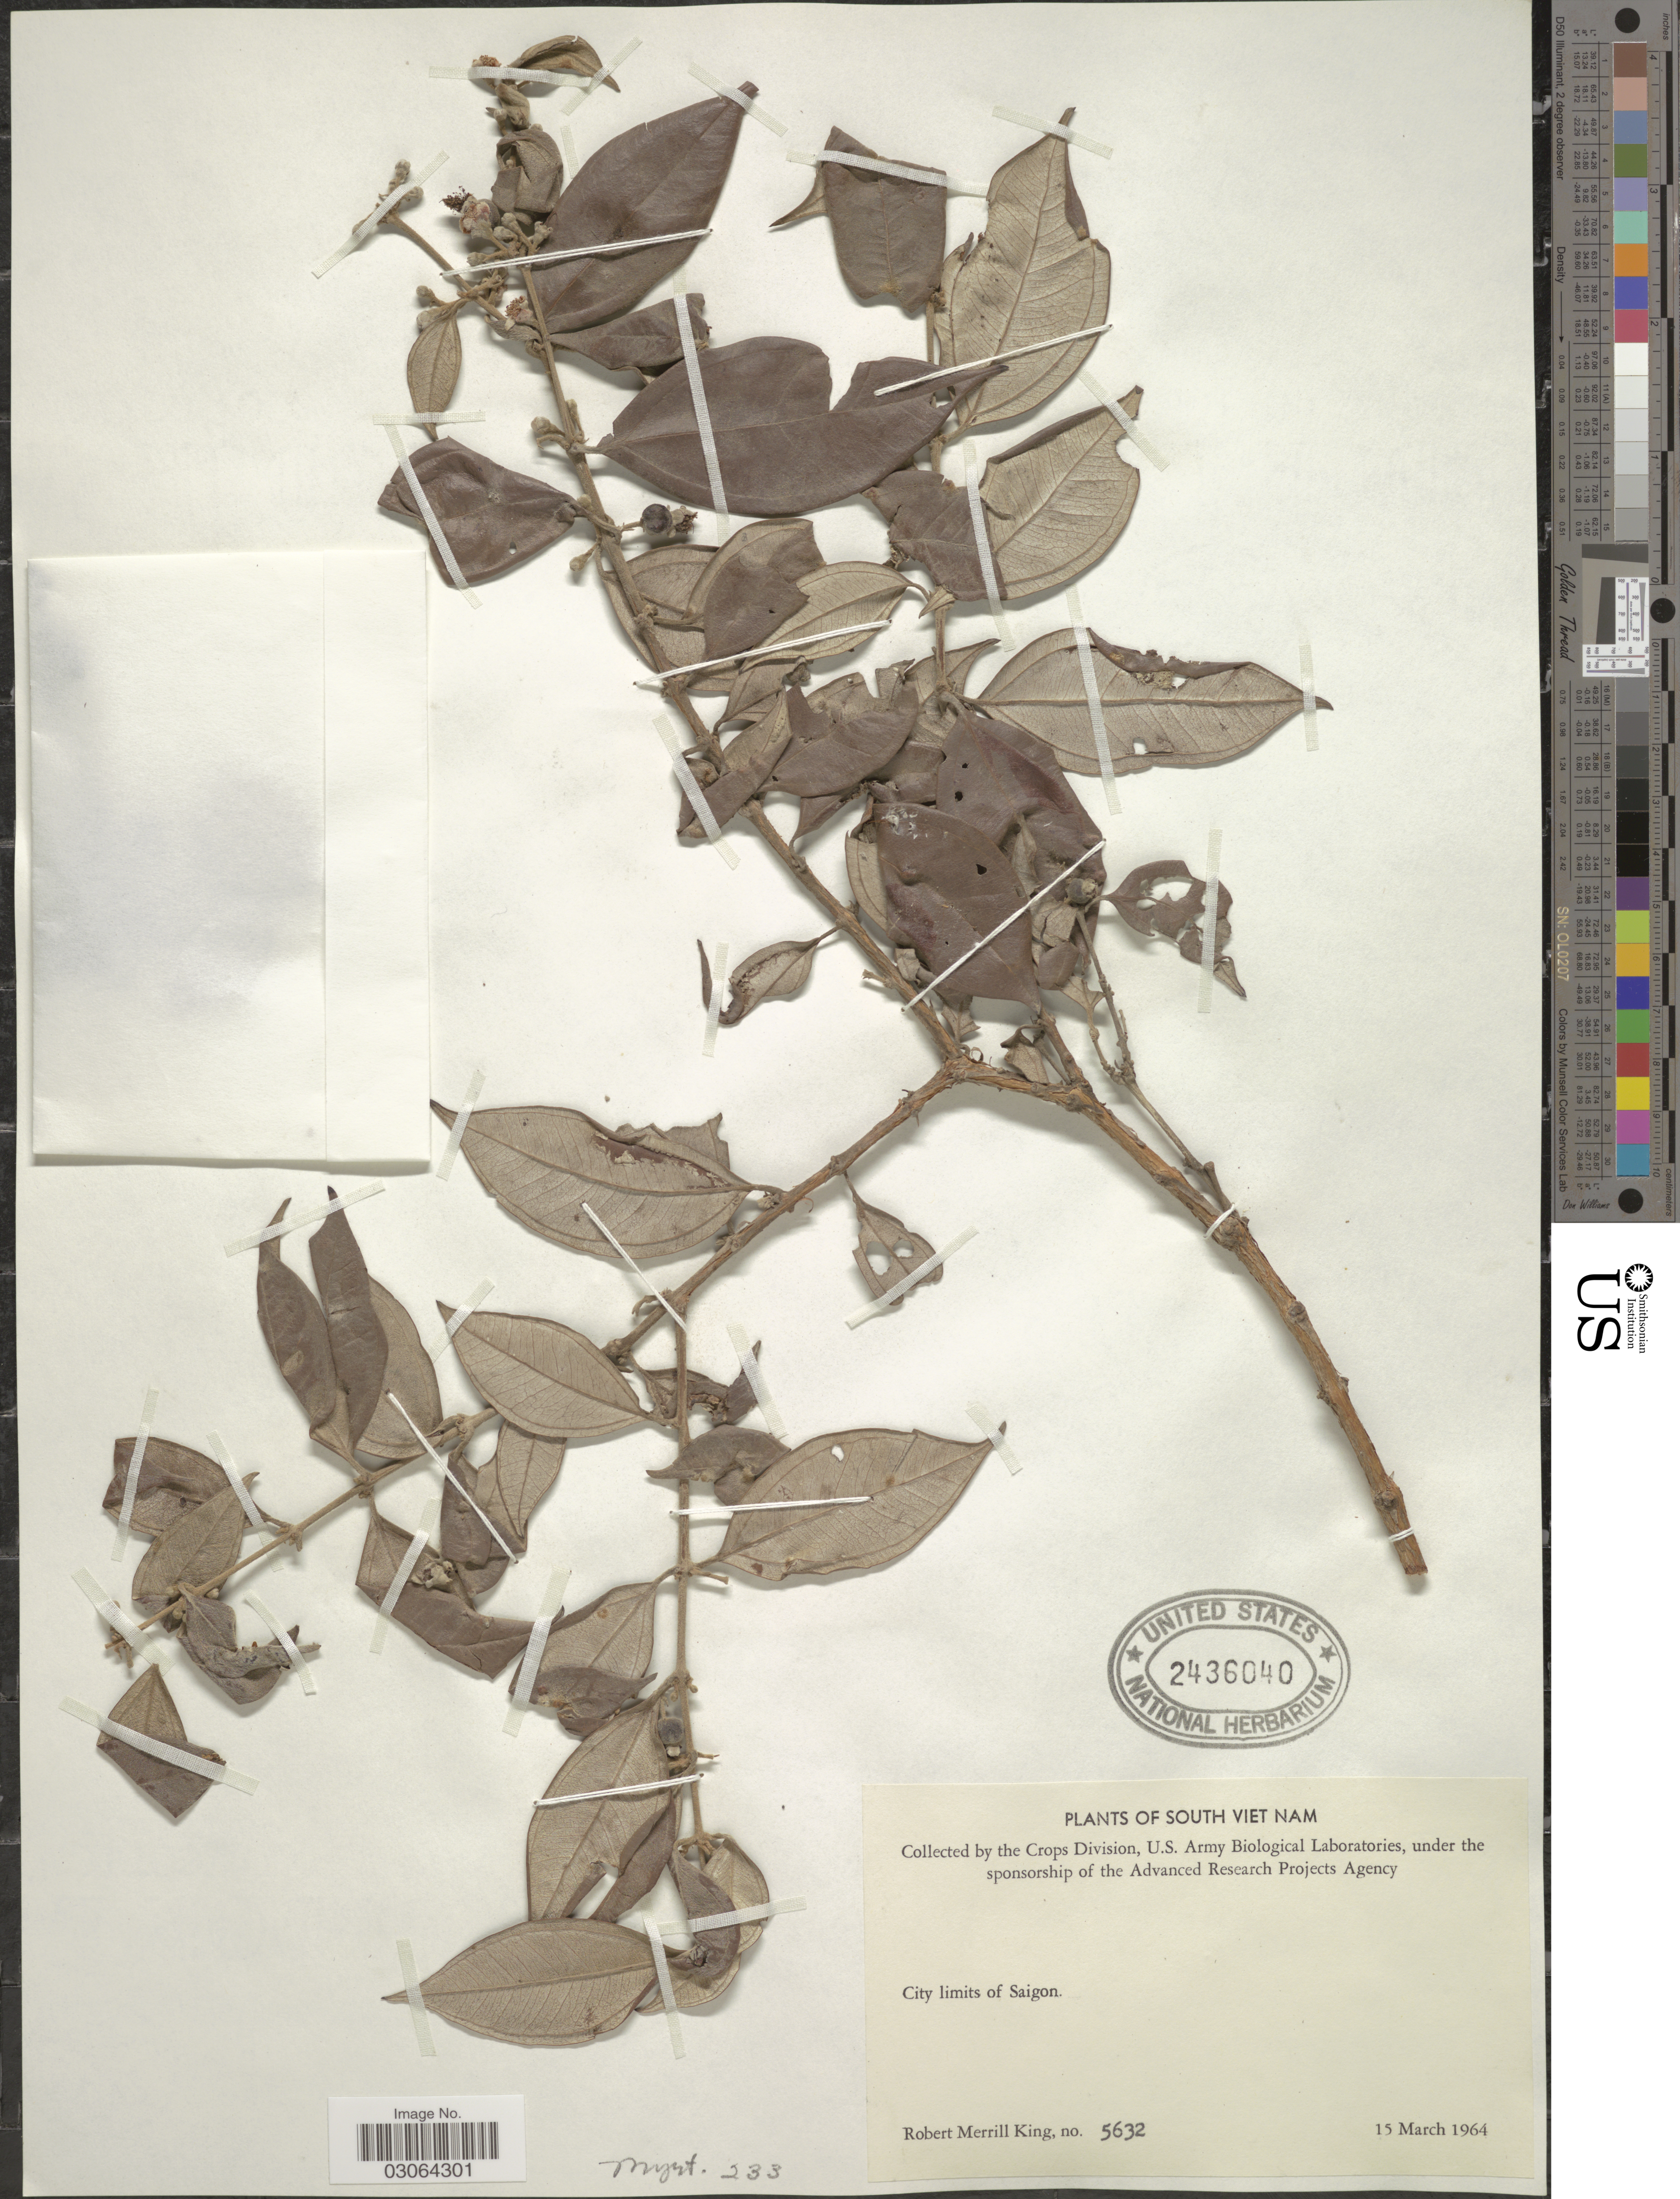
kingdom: Plantae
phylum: Tracheophyta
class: Magnoliopsida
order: Myrtales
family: Myrtaceae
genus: Rhodamnia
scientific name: Rhodamnia dumetorum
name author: (DC.) Merr. & L.M. Perry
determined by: Parnell, J.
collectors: R. M. King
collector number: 5632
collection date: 1964-03-15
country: Vietnam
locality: South Viet Nam, City of limits Saigon.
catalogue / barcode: US 2436040